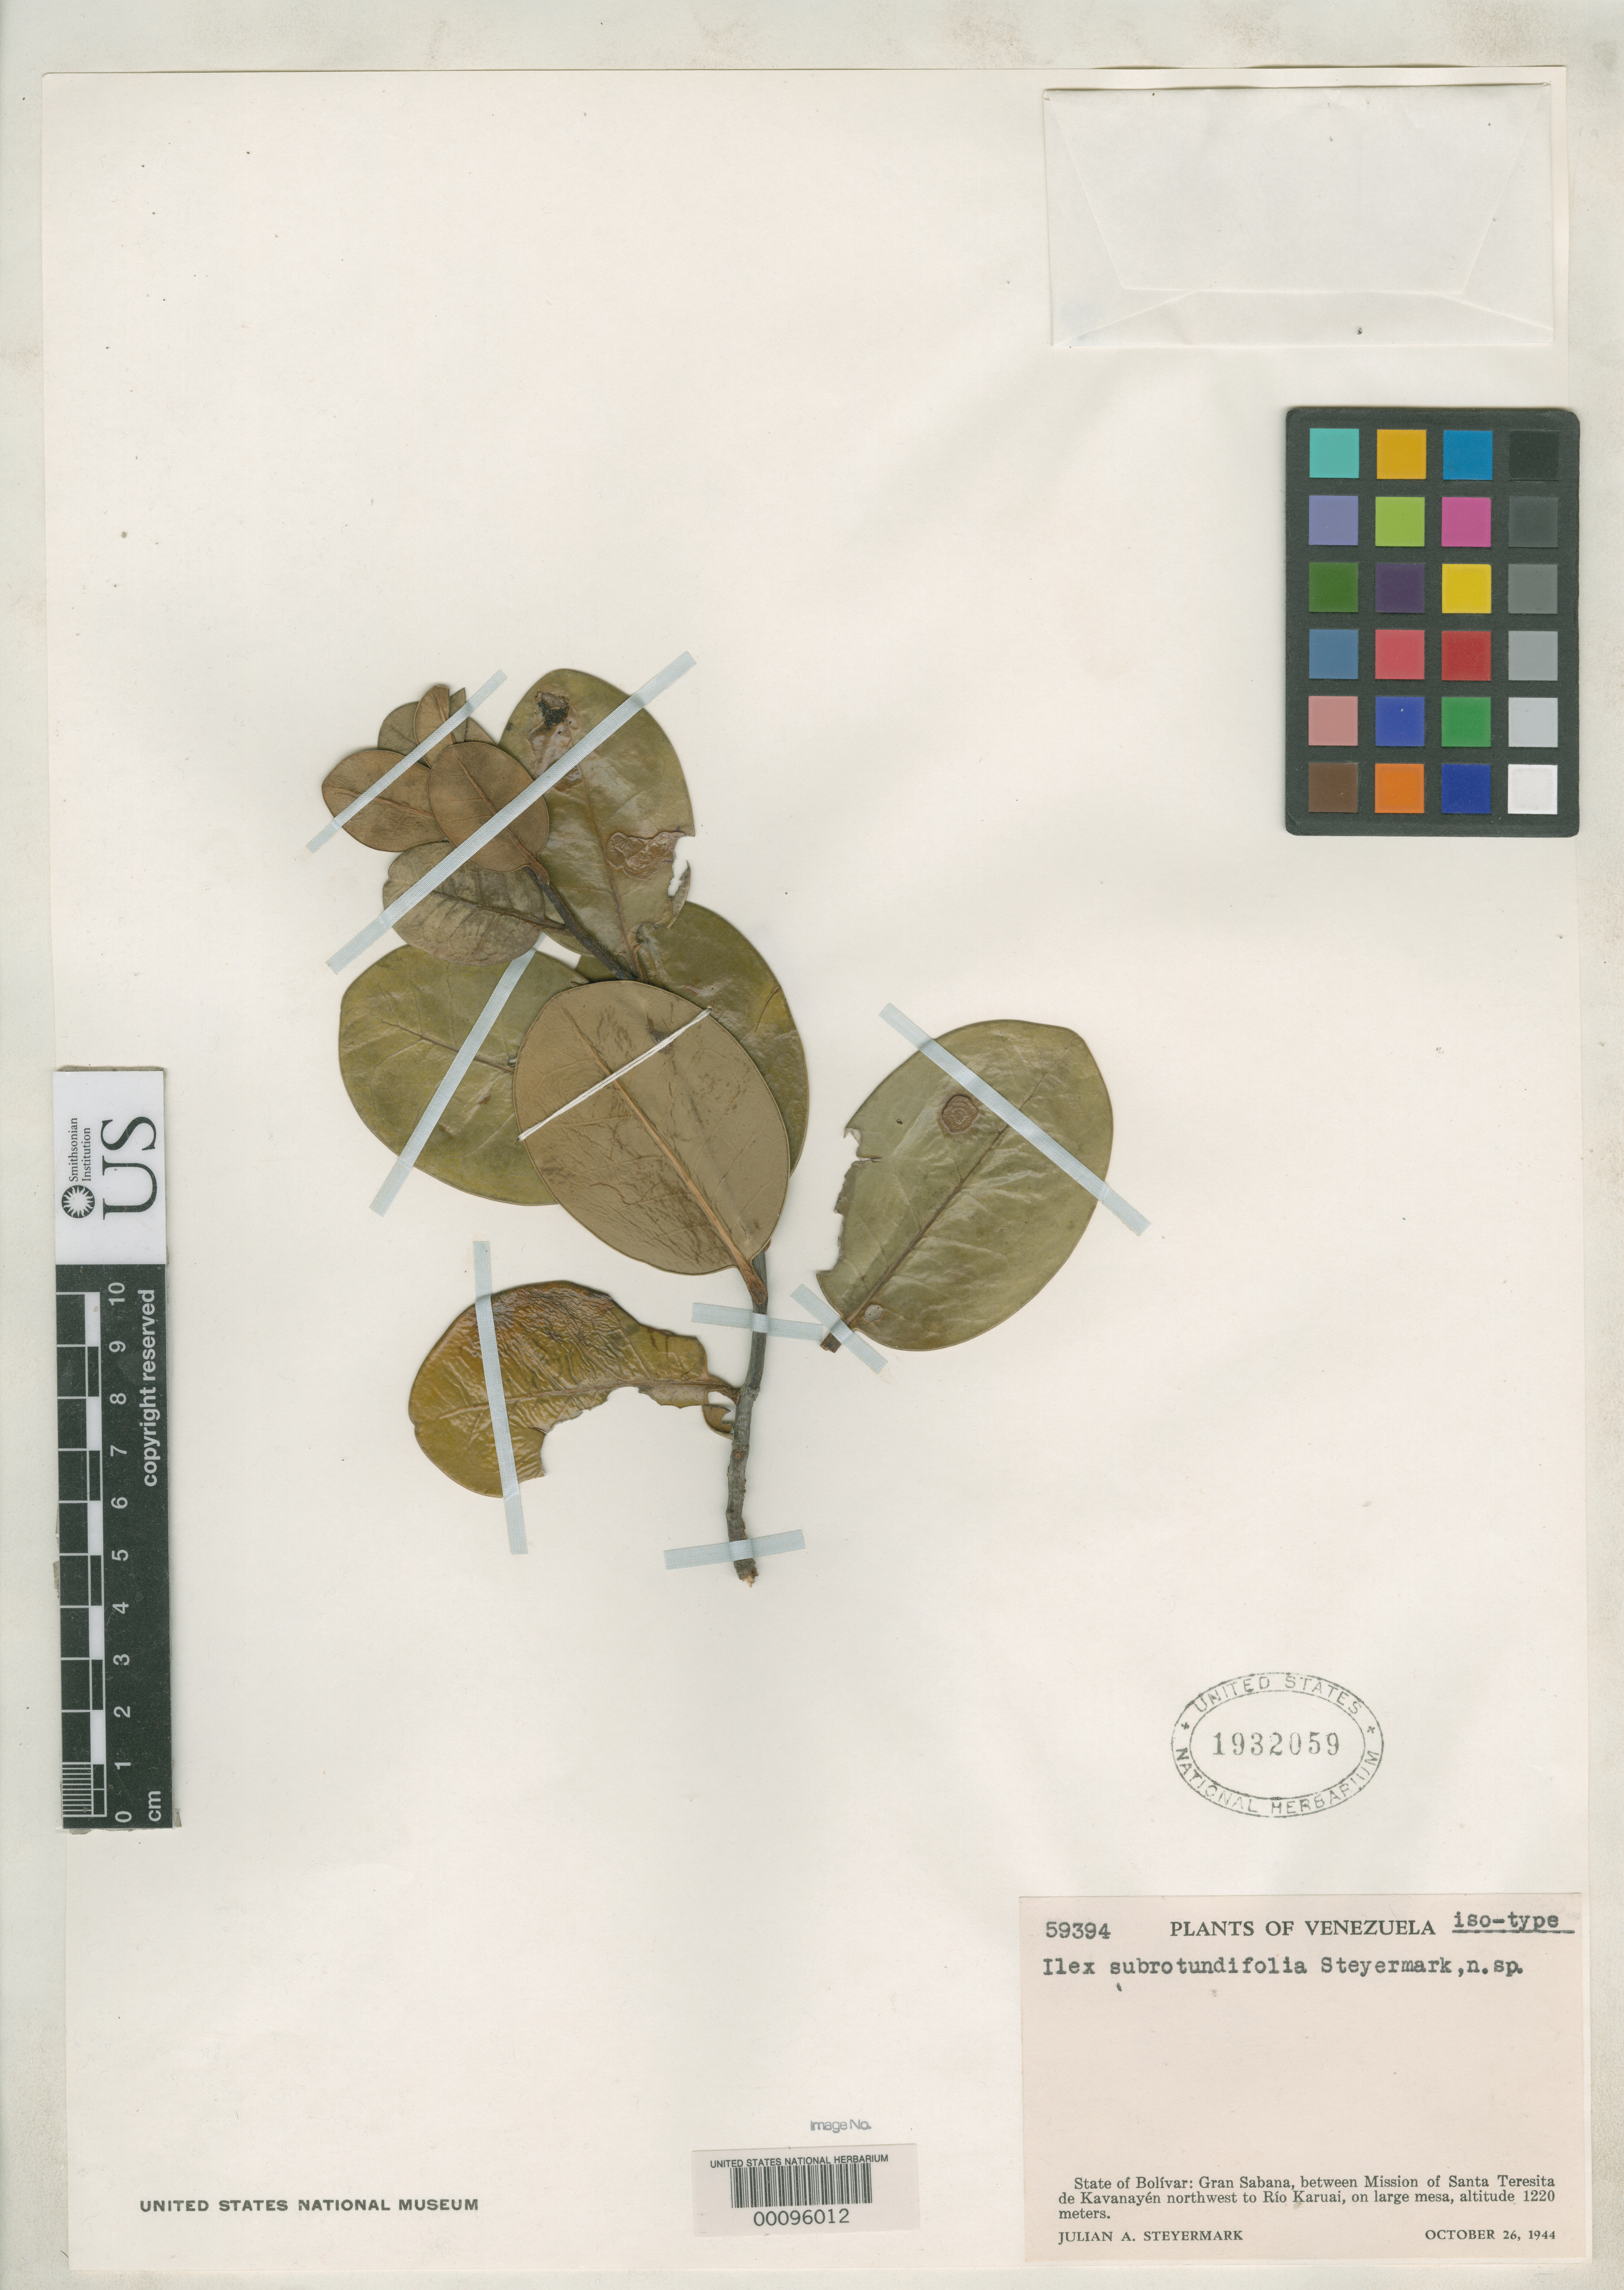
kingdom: Plantae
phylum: Tracheophyta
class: Magnoliopsida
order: Aquifoliales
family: Aquifoliaceae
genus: Ilex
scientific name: Ilex subrotundifolia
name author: Steyerm.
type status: Isotype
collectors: J. Steyermark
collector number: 59394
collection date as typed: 26 Oct 1944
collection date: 1944-10-26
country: Venezuela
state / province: Bolivar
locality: Gran Sabana, between Mission of Santa Teresita de Kavanayen, NW to Rio Karuai.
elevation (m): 1220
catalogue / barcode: US 1932059